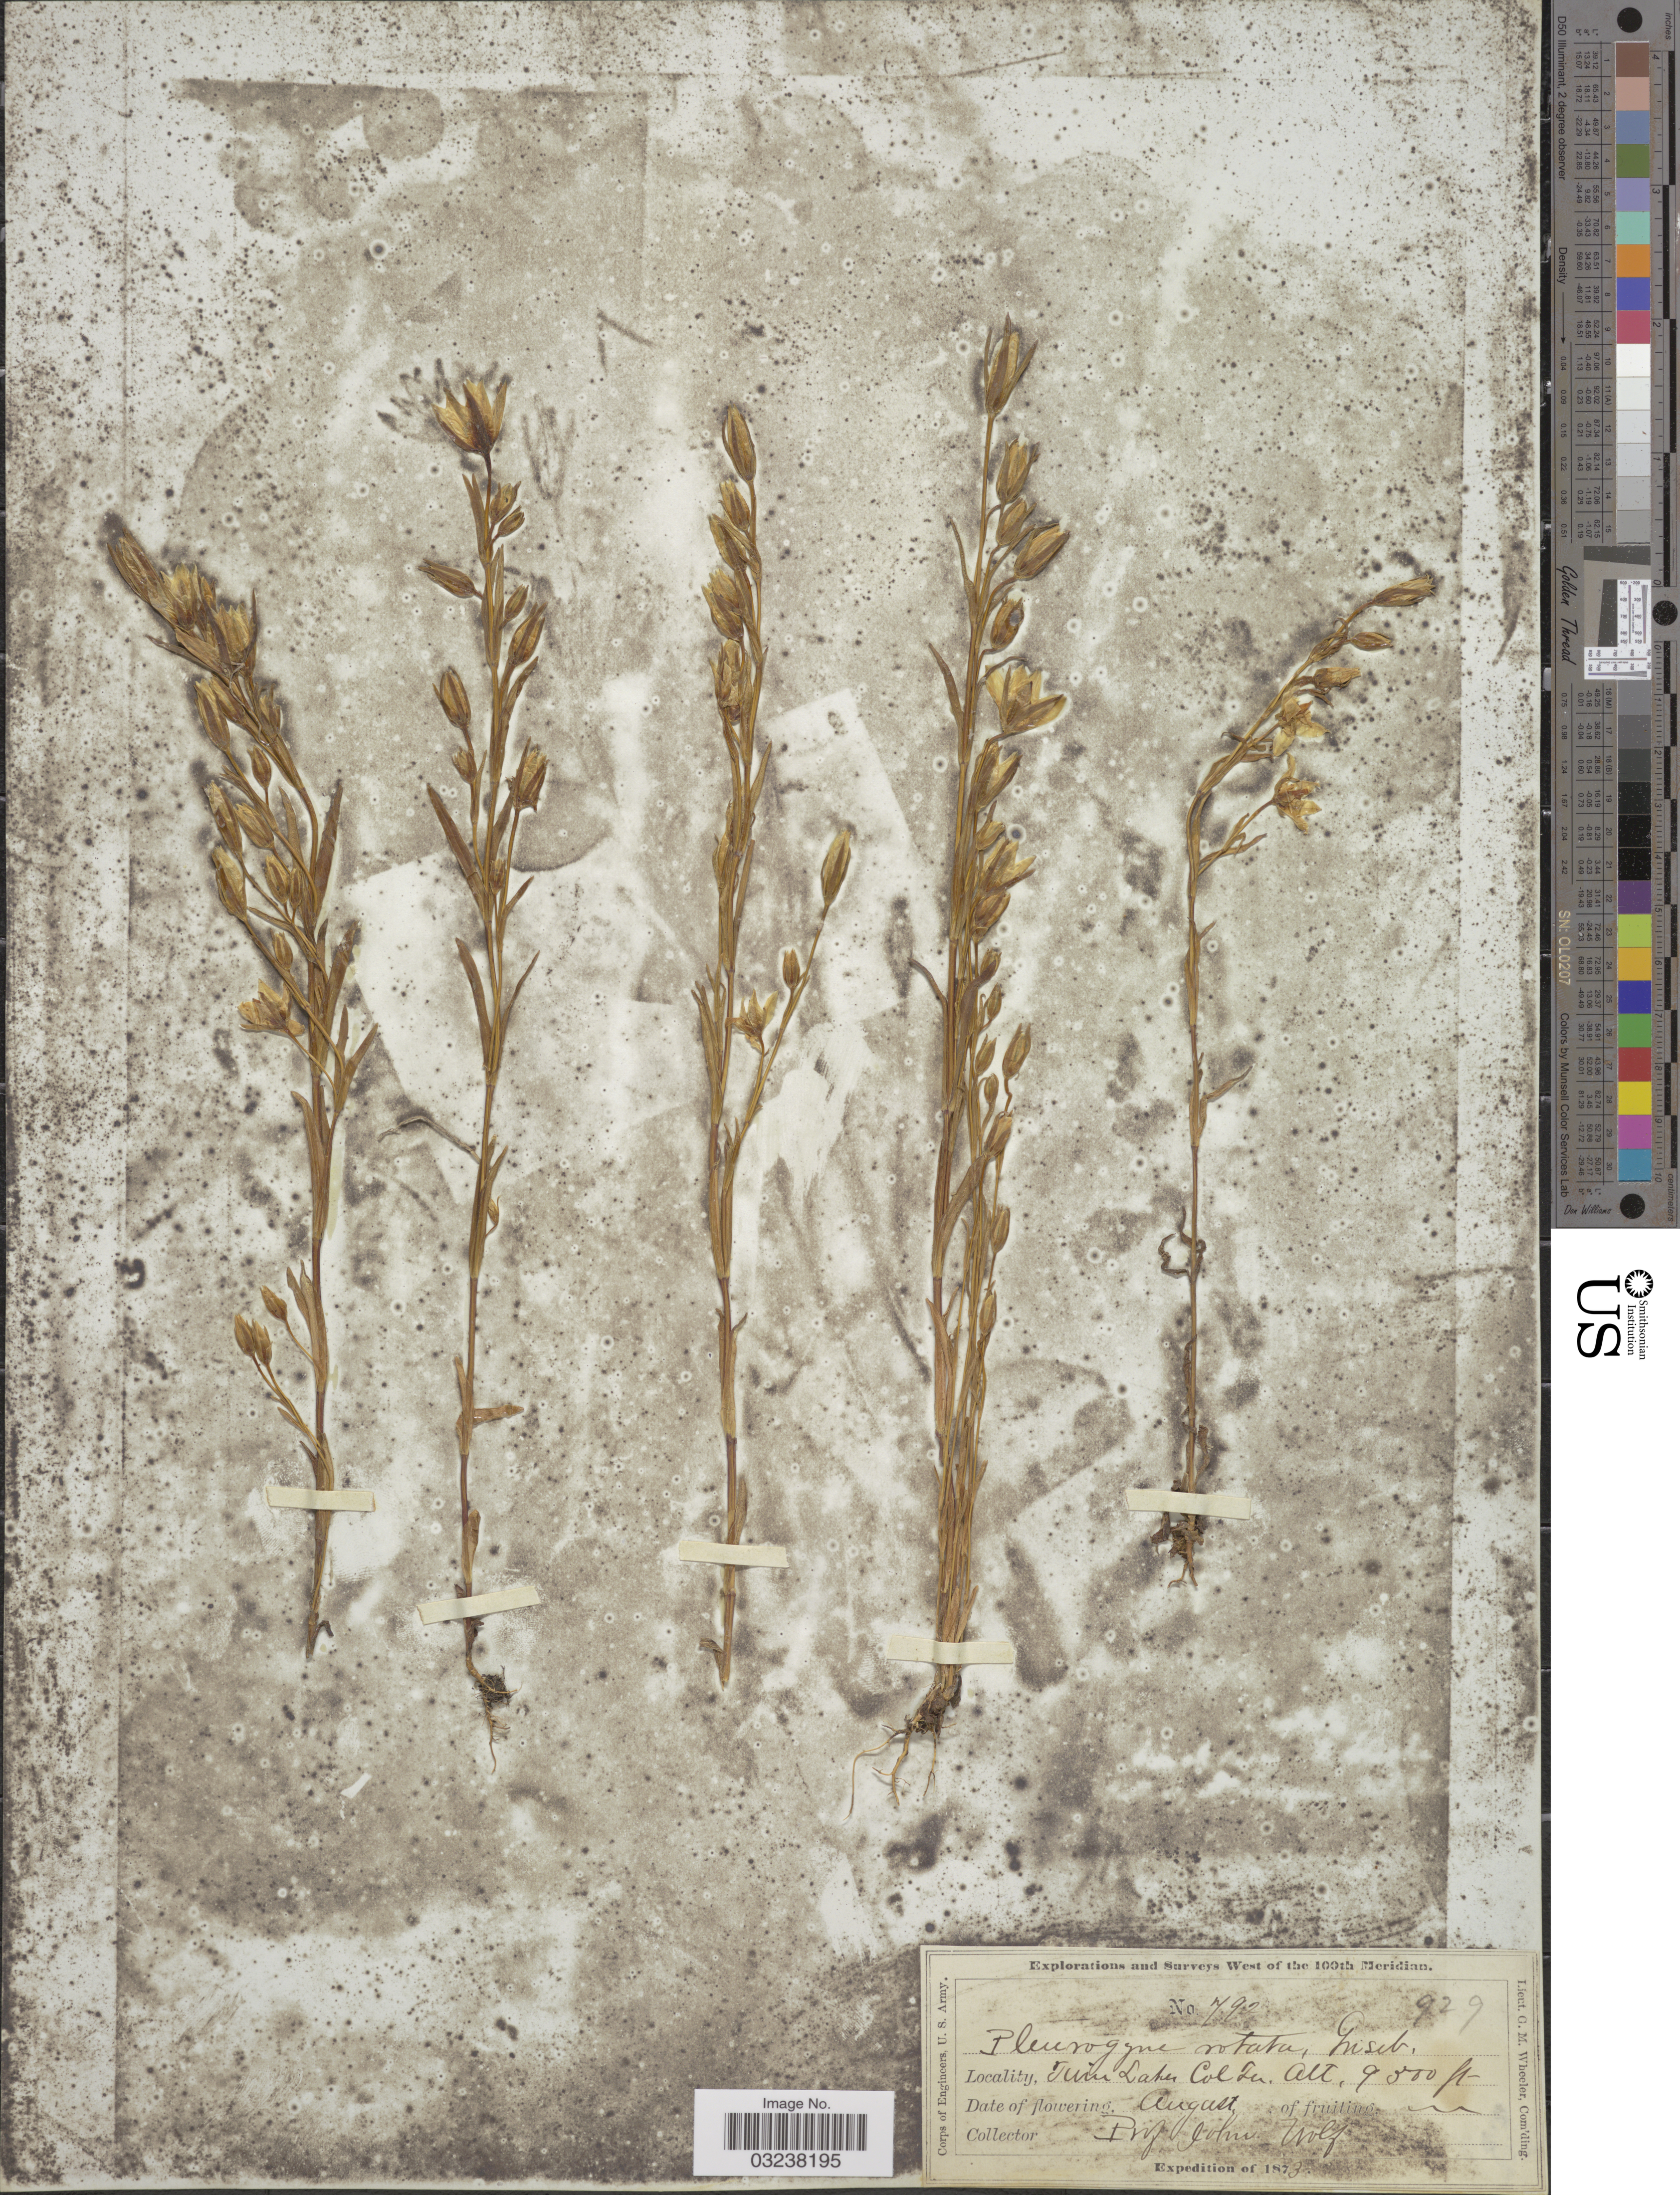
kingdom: Plantae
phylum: Tracheophyta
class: Magnoliopsida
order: Gentianales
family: Gentianaceae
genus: Pleurogyne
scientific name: Pleurogyne fontana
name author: A. Nelson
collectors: J. Wolf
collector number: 792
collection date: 1873-08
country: United States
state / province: Colorado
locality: Twin Lakes.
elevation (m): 2896